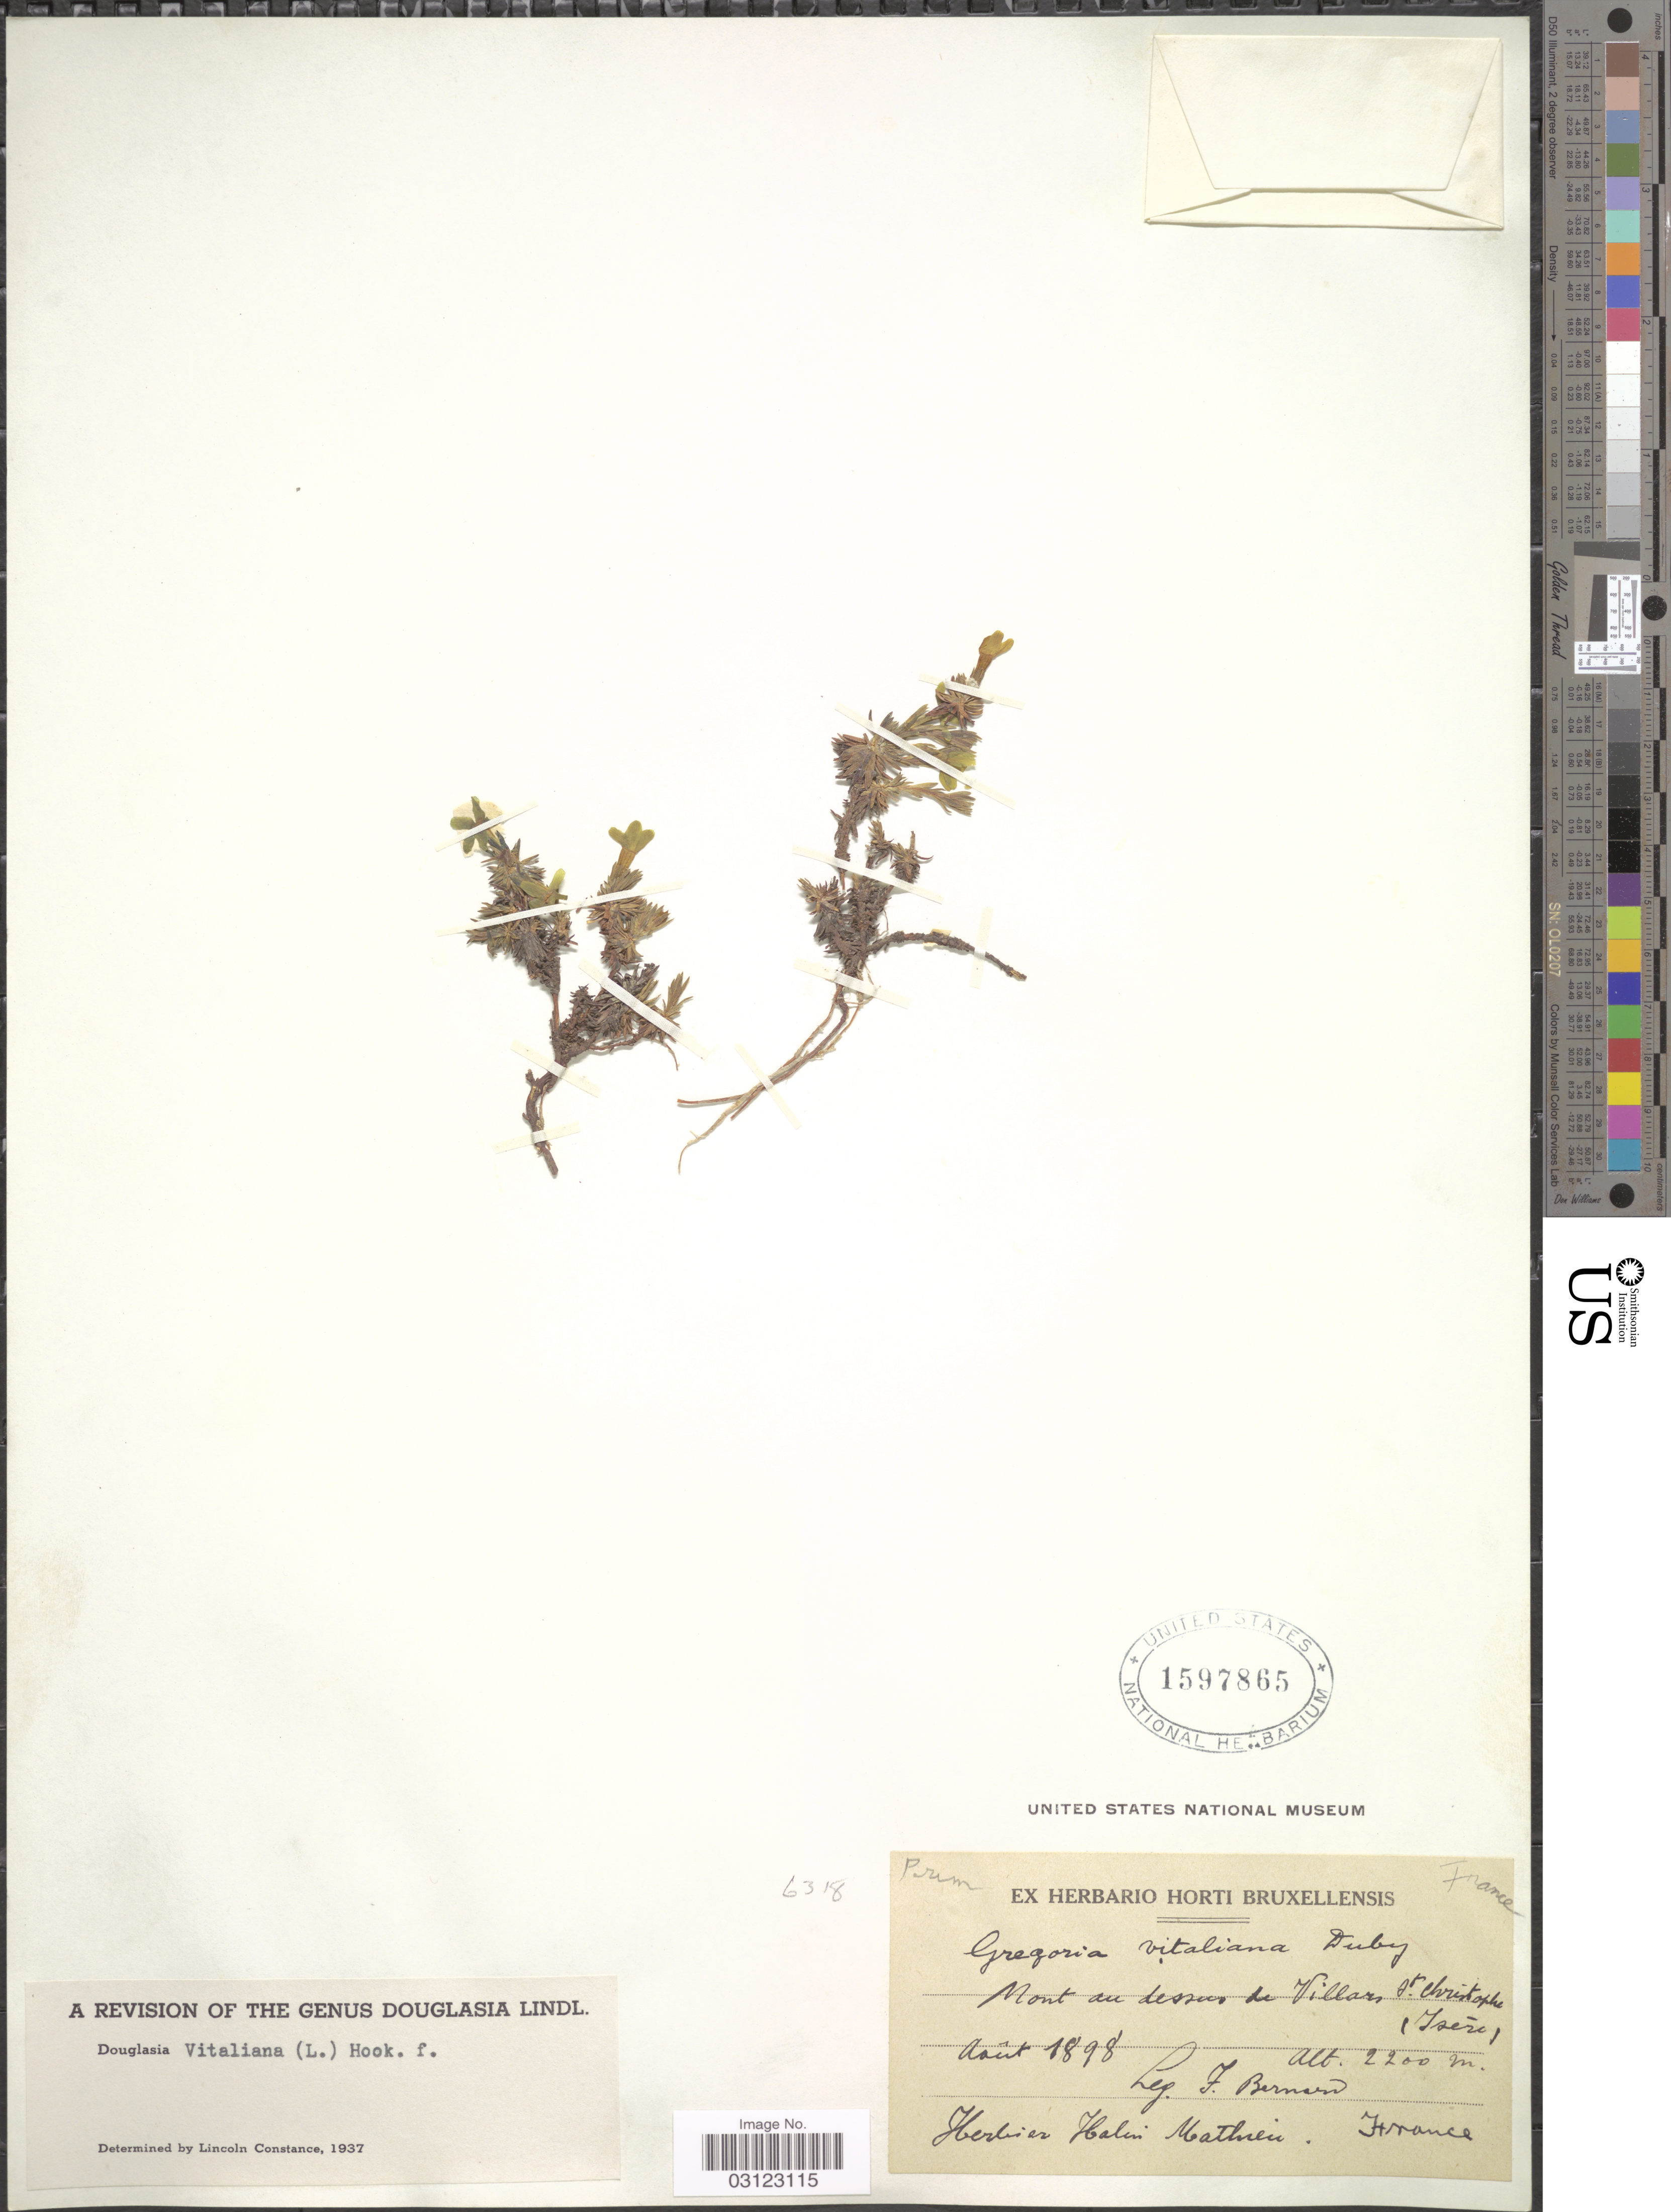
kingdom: Plantae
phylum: Tracheophyta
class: Magnoliopsida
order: Ericales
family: Primulaceae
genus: Douglasia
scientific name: Douglasia vitaliana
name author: (L.) Hook. f. ex B.D. Jacks.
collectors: F. Bernard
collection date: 1898-08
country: France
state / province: Auvergne-Rhône-Alpes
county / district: Isère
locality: Mont au dessus de Villars St. Christophe (Isére).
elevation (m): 2200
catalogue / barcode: US 1597865